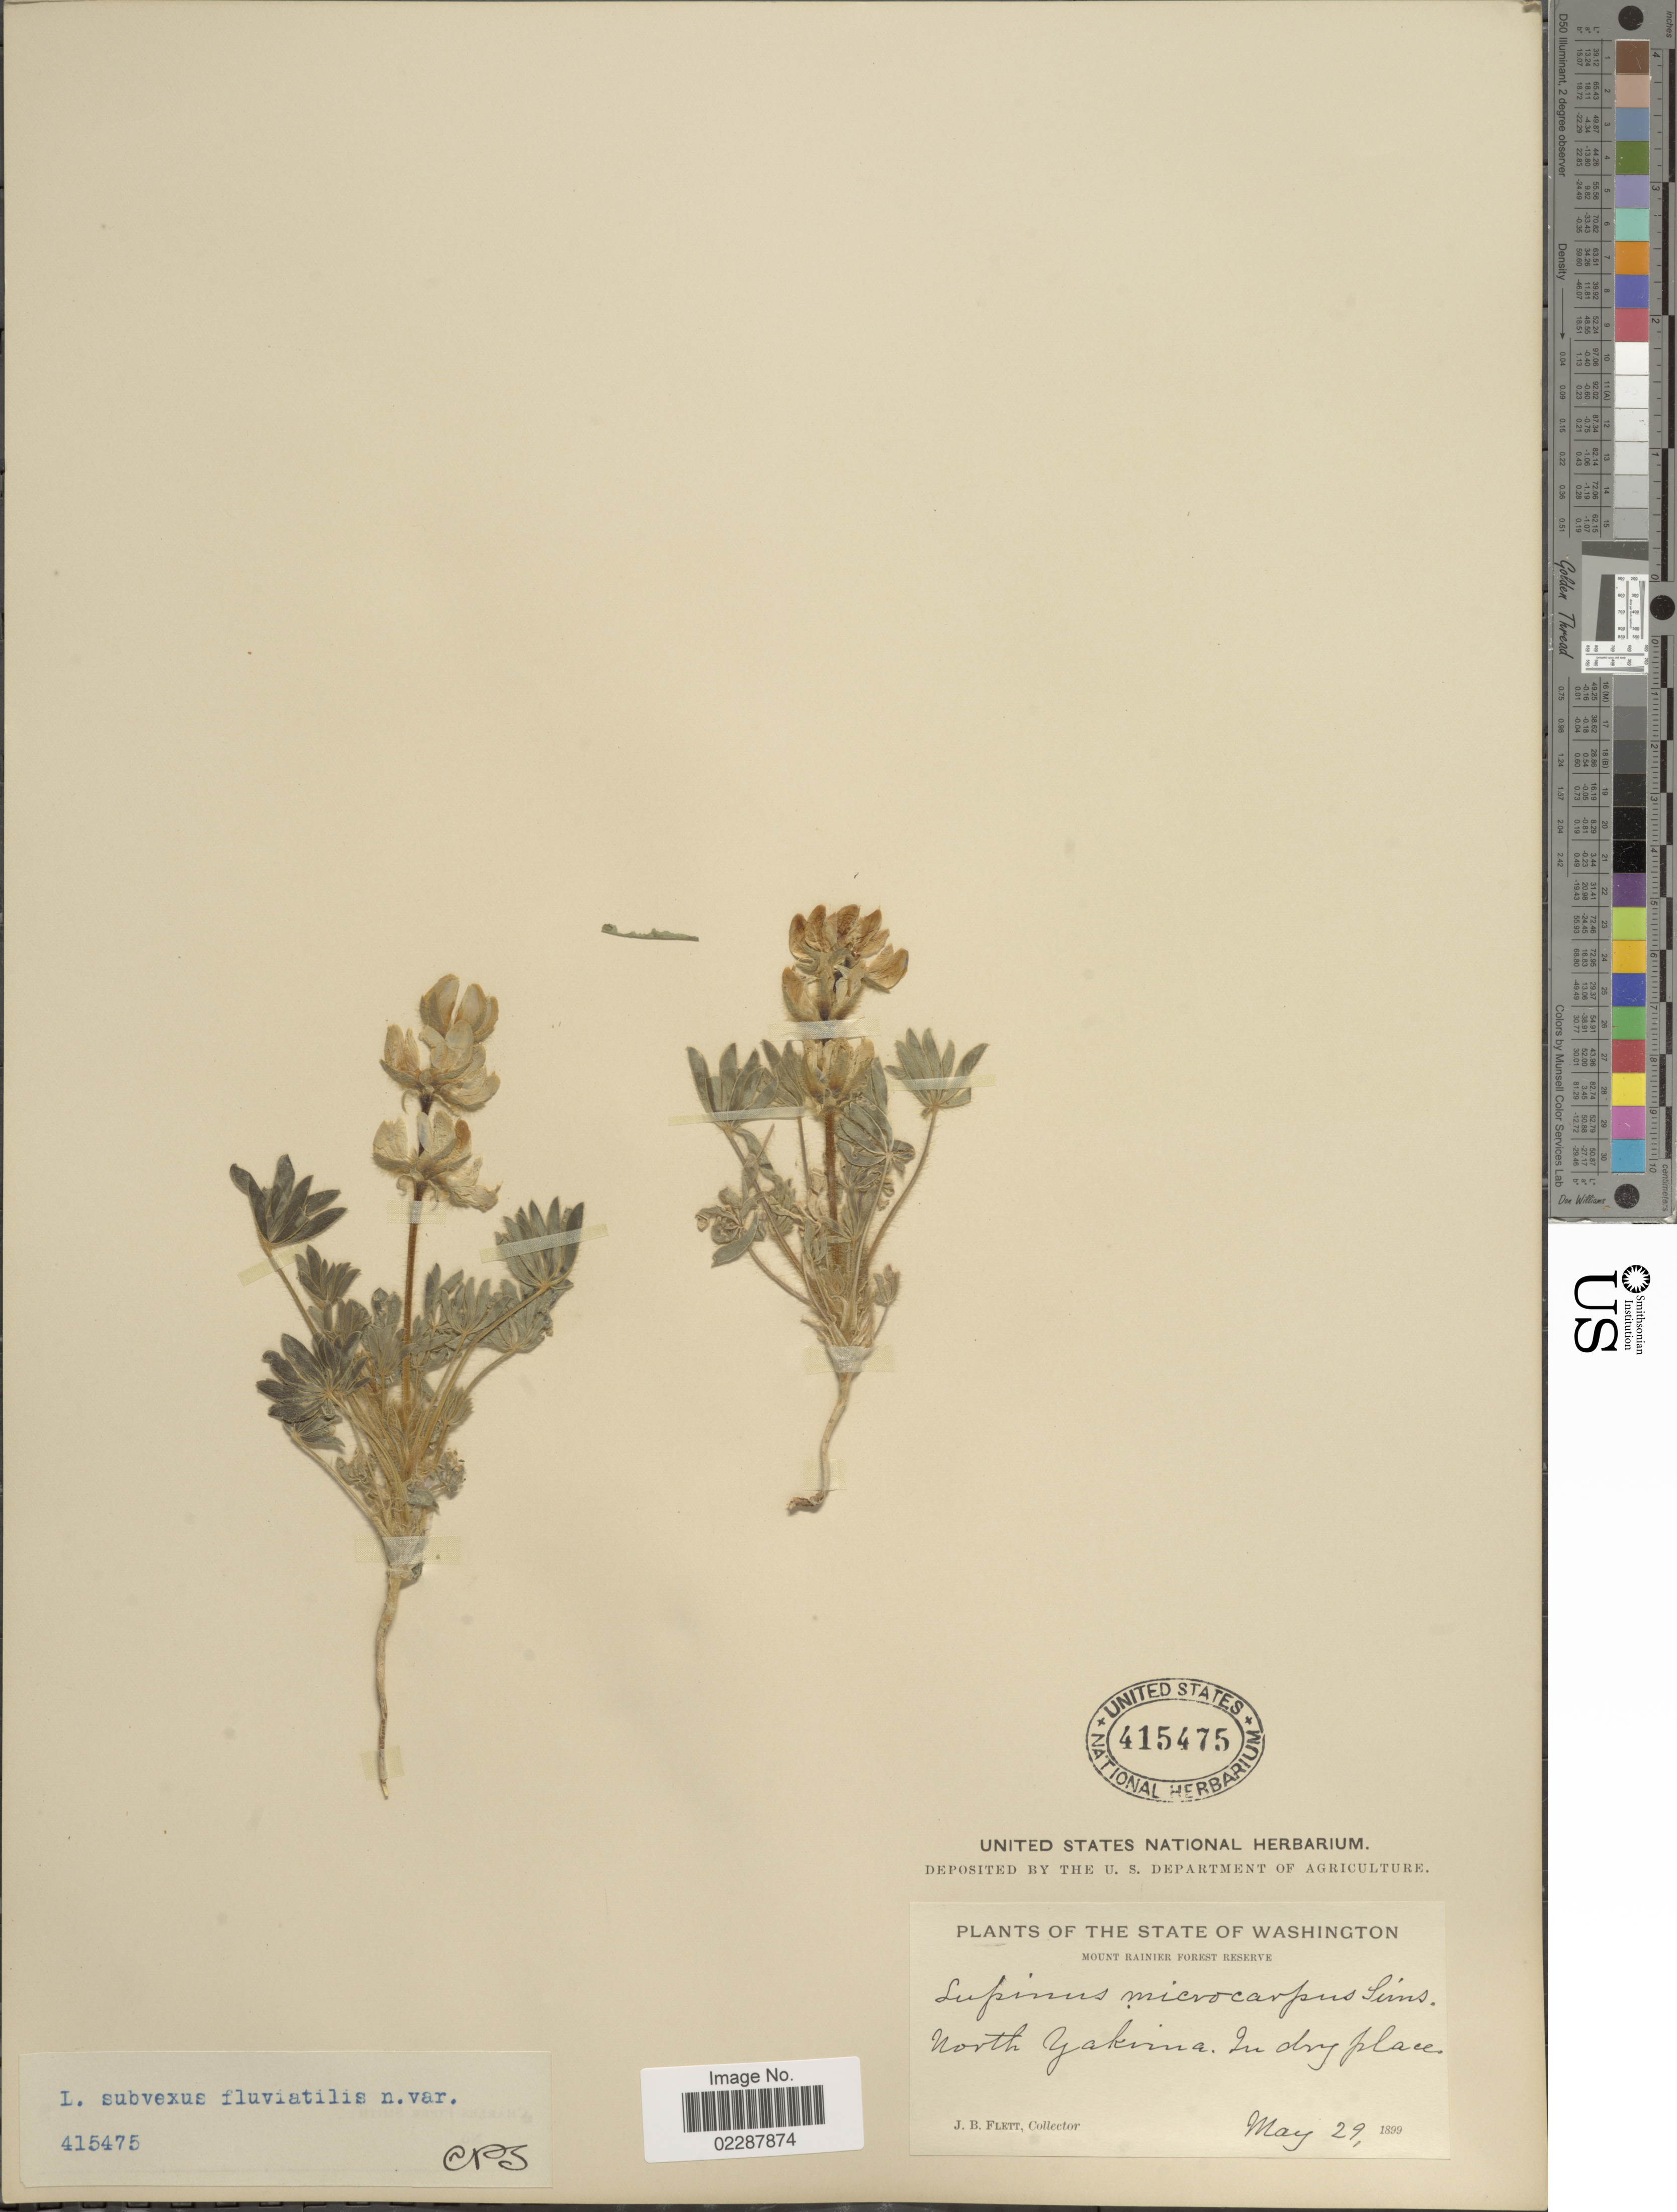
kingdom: Plantae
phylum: Tracheophyta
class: Magnoliopsida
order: Fabales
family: Fabaceae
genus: Lupinus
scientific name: Lupinus subvexus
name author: C.P. Sm.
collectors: J. Flett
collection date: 1899-05-29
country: United States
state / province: Washington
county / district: Yakima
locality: Mount Rainier Forest Reserve, North Yakima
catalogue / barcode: US 415475